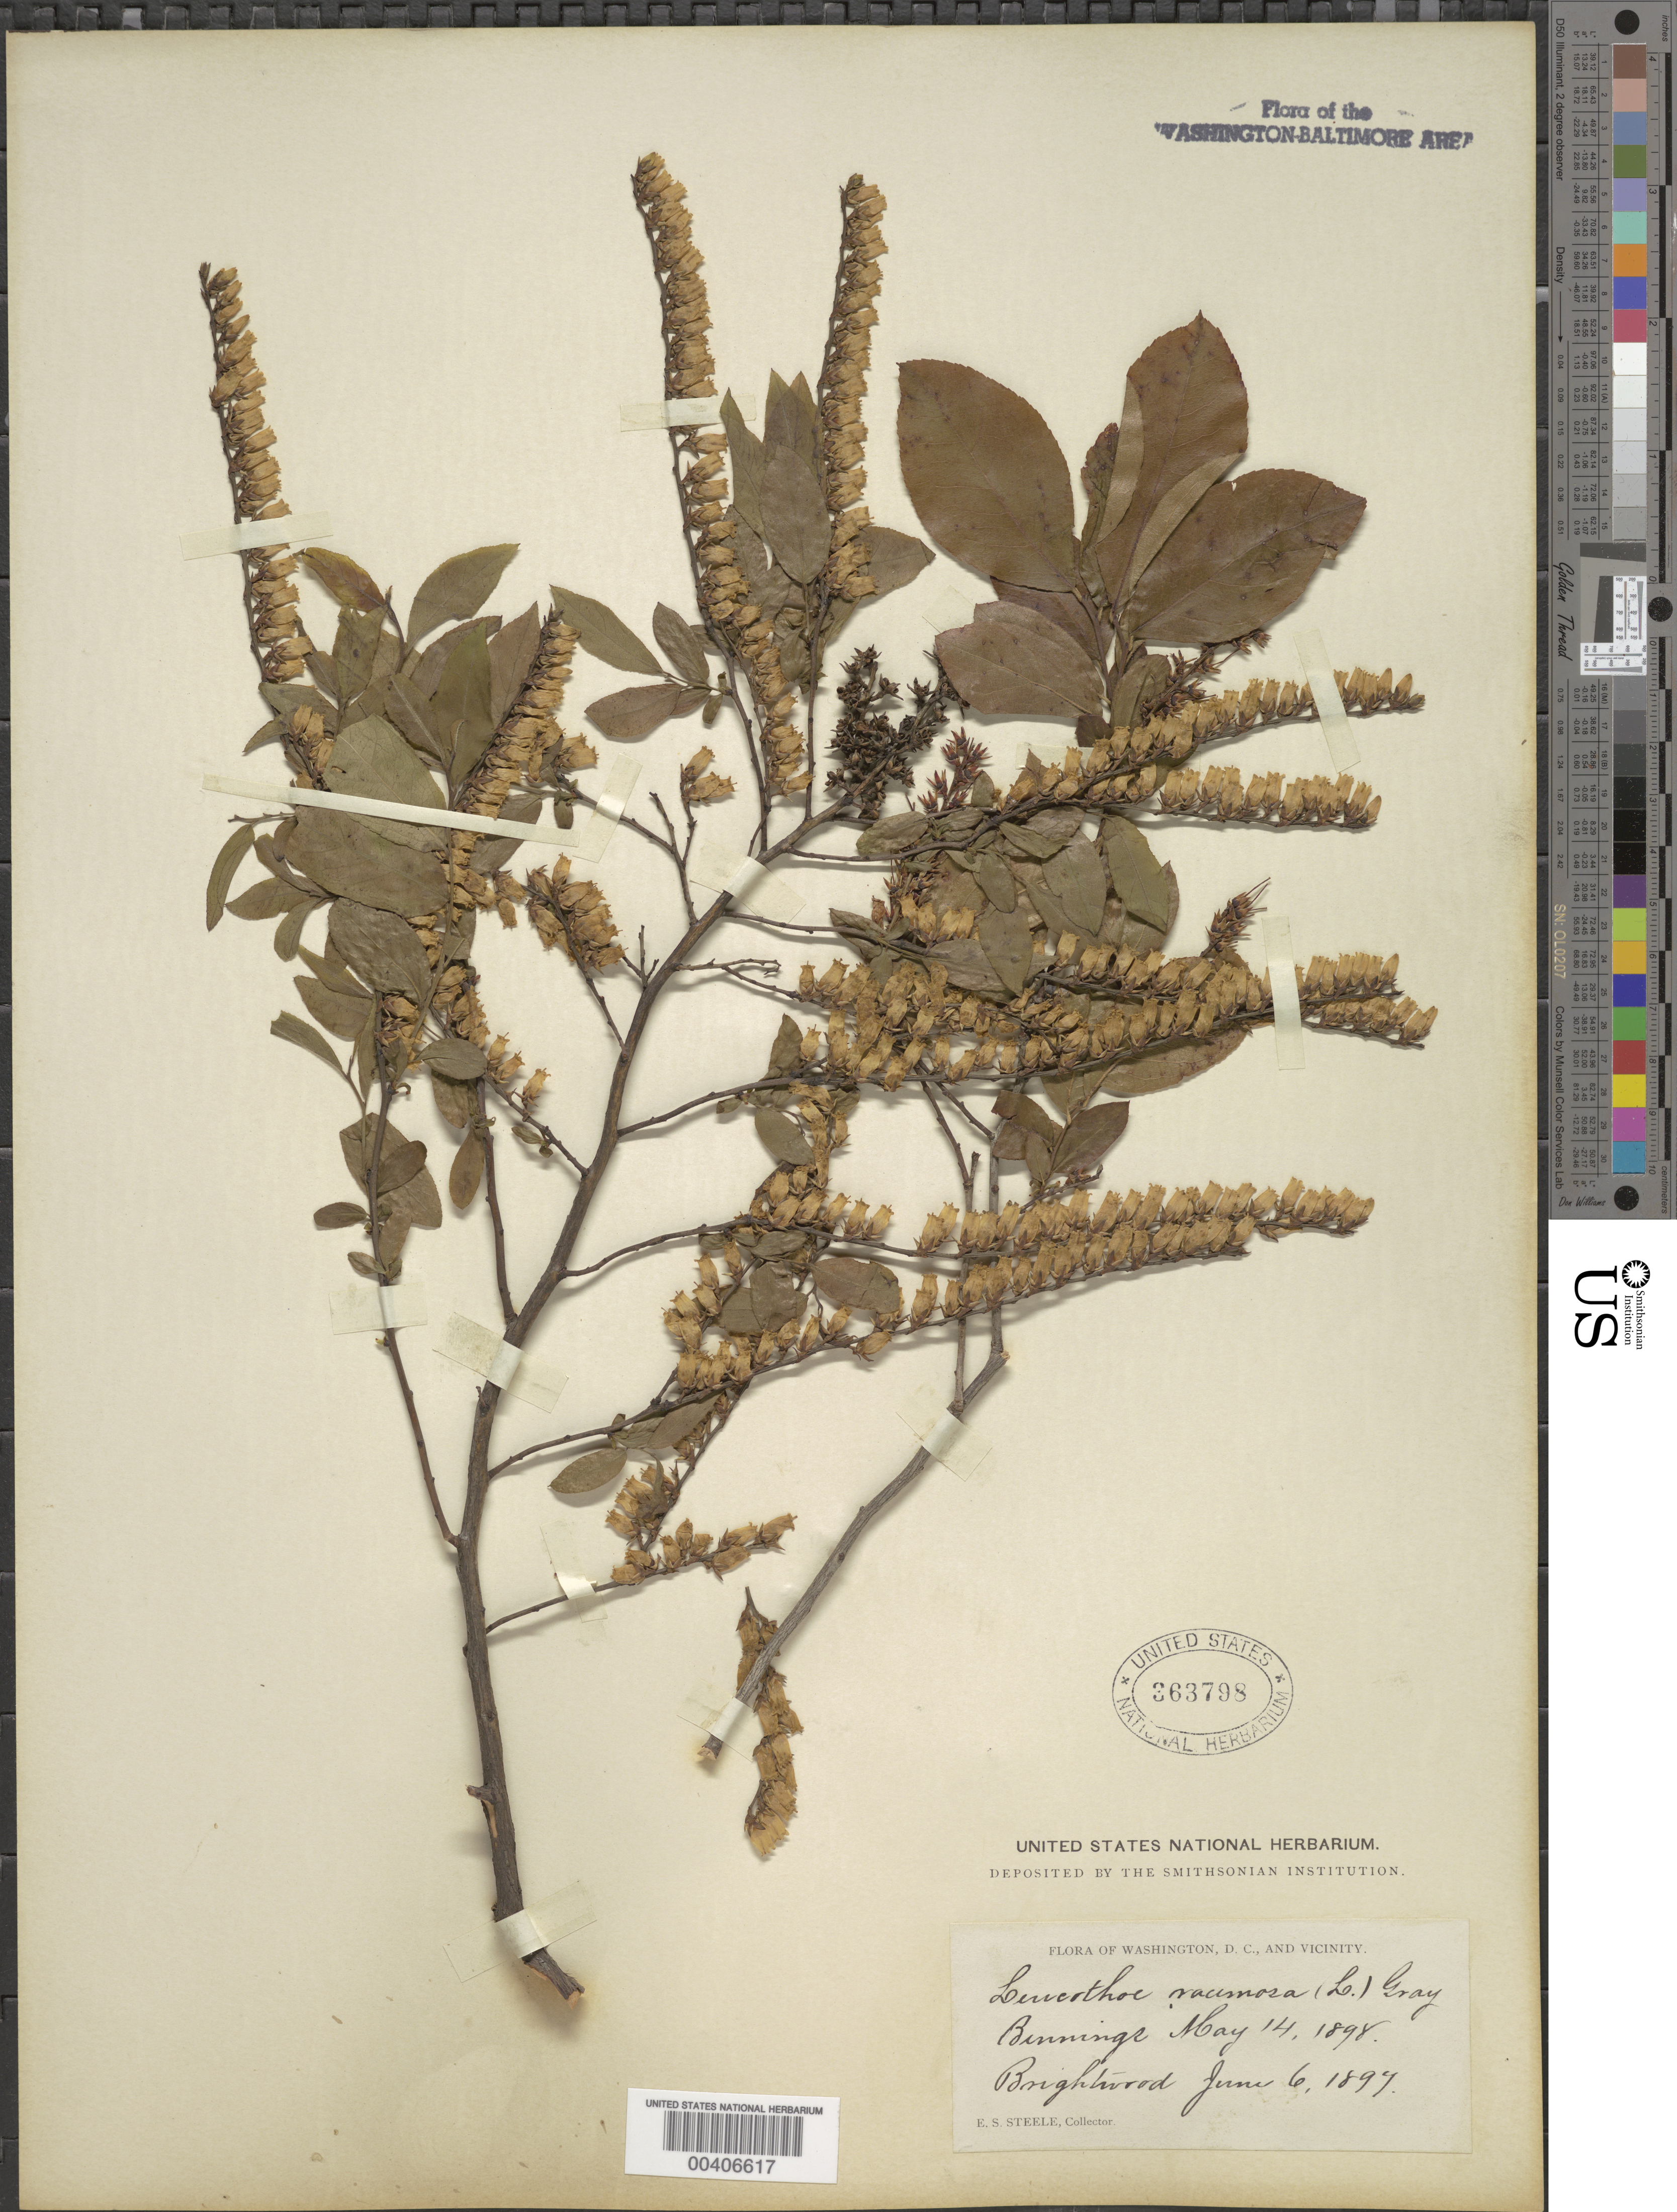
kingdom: Plantae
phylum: Tracheophyta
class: Magnoliopsida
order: Ericales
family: Ericaceae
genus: Leucothoe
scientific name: Leucothoë racemosa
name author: (L.) A. Gray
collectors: E. Steele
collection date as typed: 14 May 1898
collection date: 1898-05-14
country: United States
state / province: District of Columbia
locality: Bennings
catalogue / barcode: US 363798